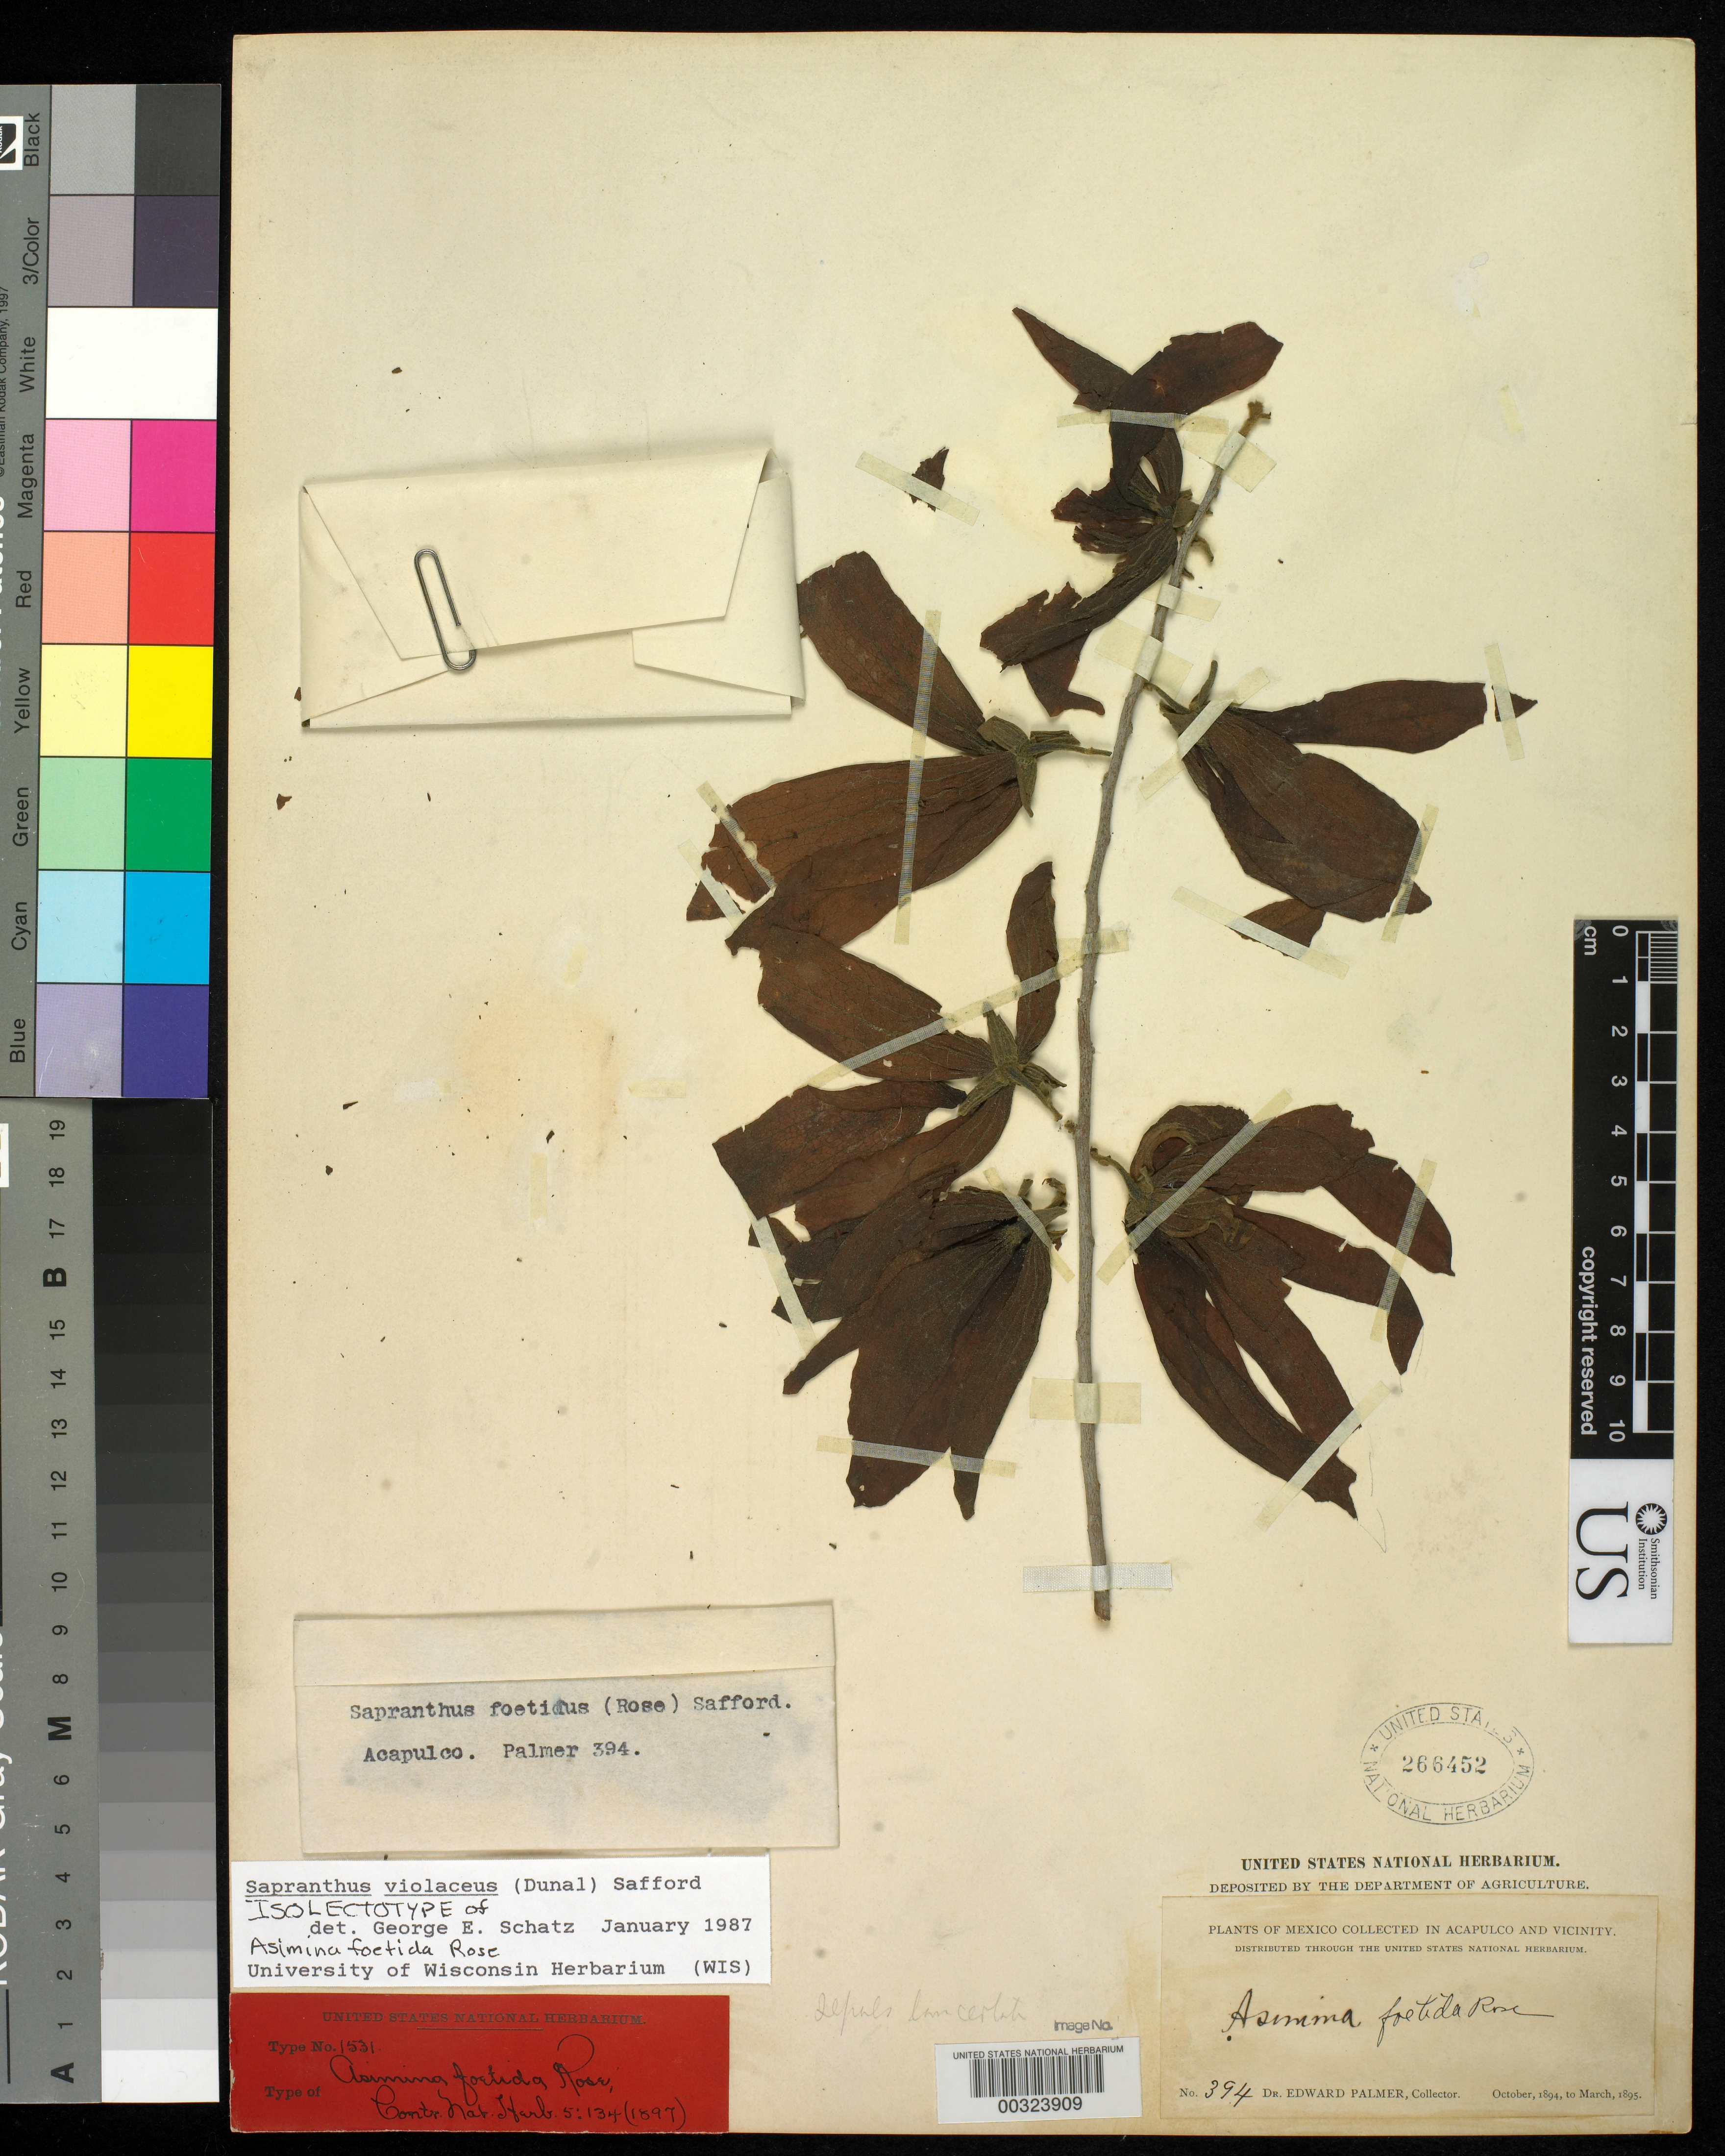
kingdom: Plantae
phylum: Tracheophyta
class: Magnoliopsida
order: Magnoliales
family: Annonaceae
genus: Asimina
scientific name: Asimina foetida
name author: Rose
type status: Isolectotype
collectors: E. Palmer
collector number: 394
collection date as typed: Dec 1894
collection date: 1894-12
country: Mexico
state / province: Guerrero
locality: Acapulco.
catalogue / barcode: US 266452